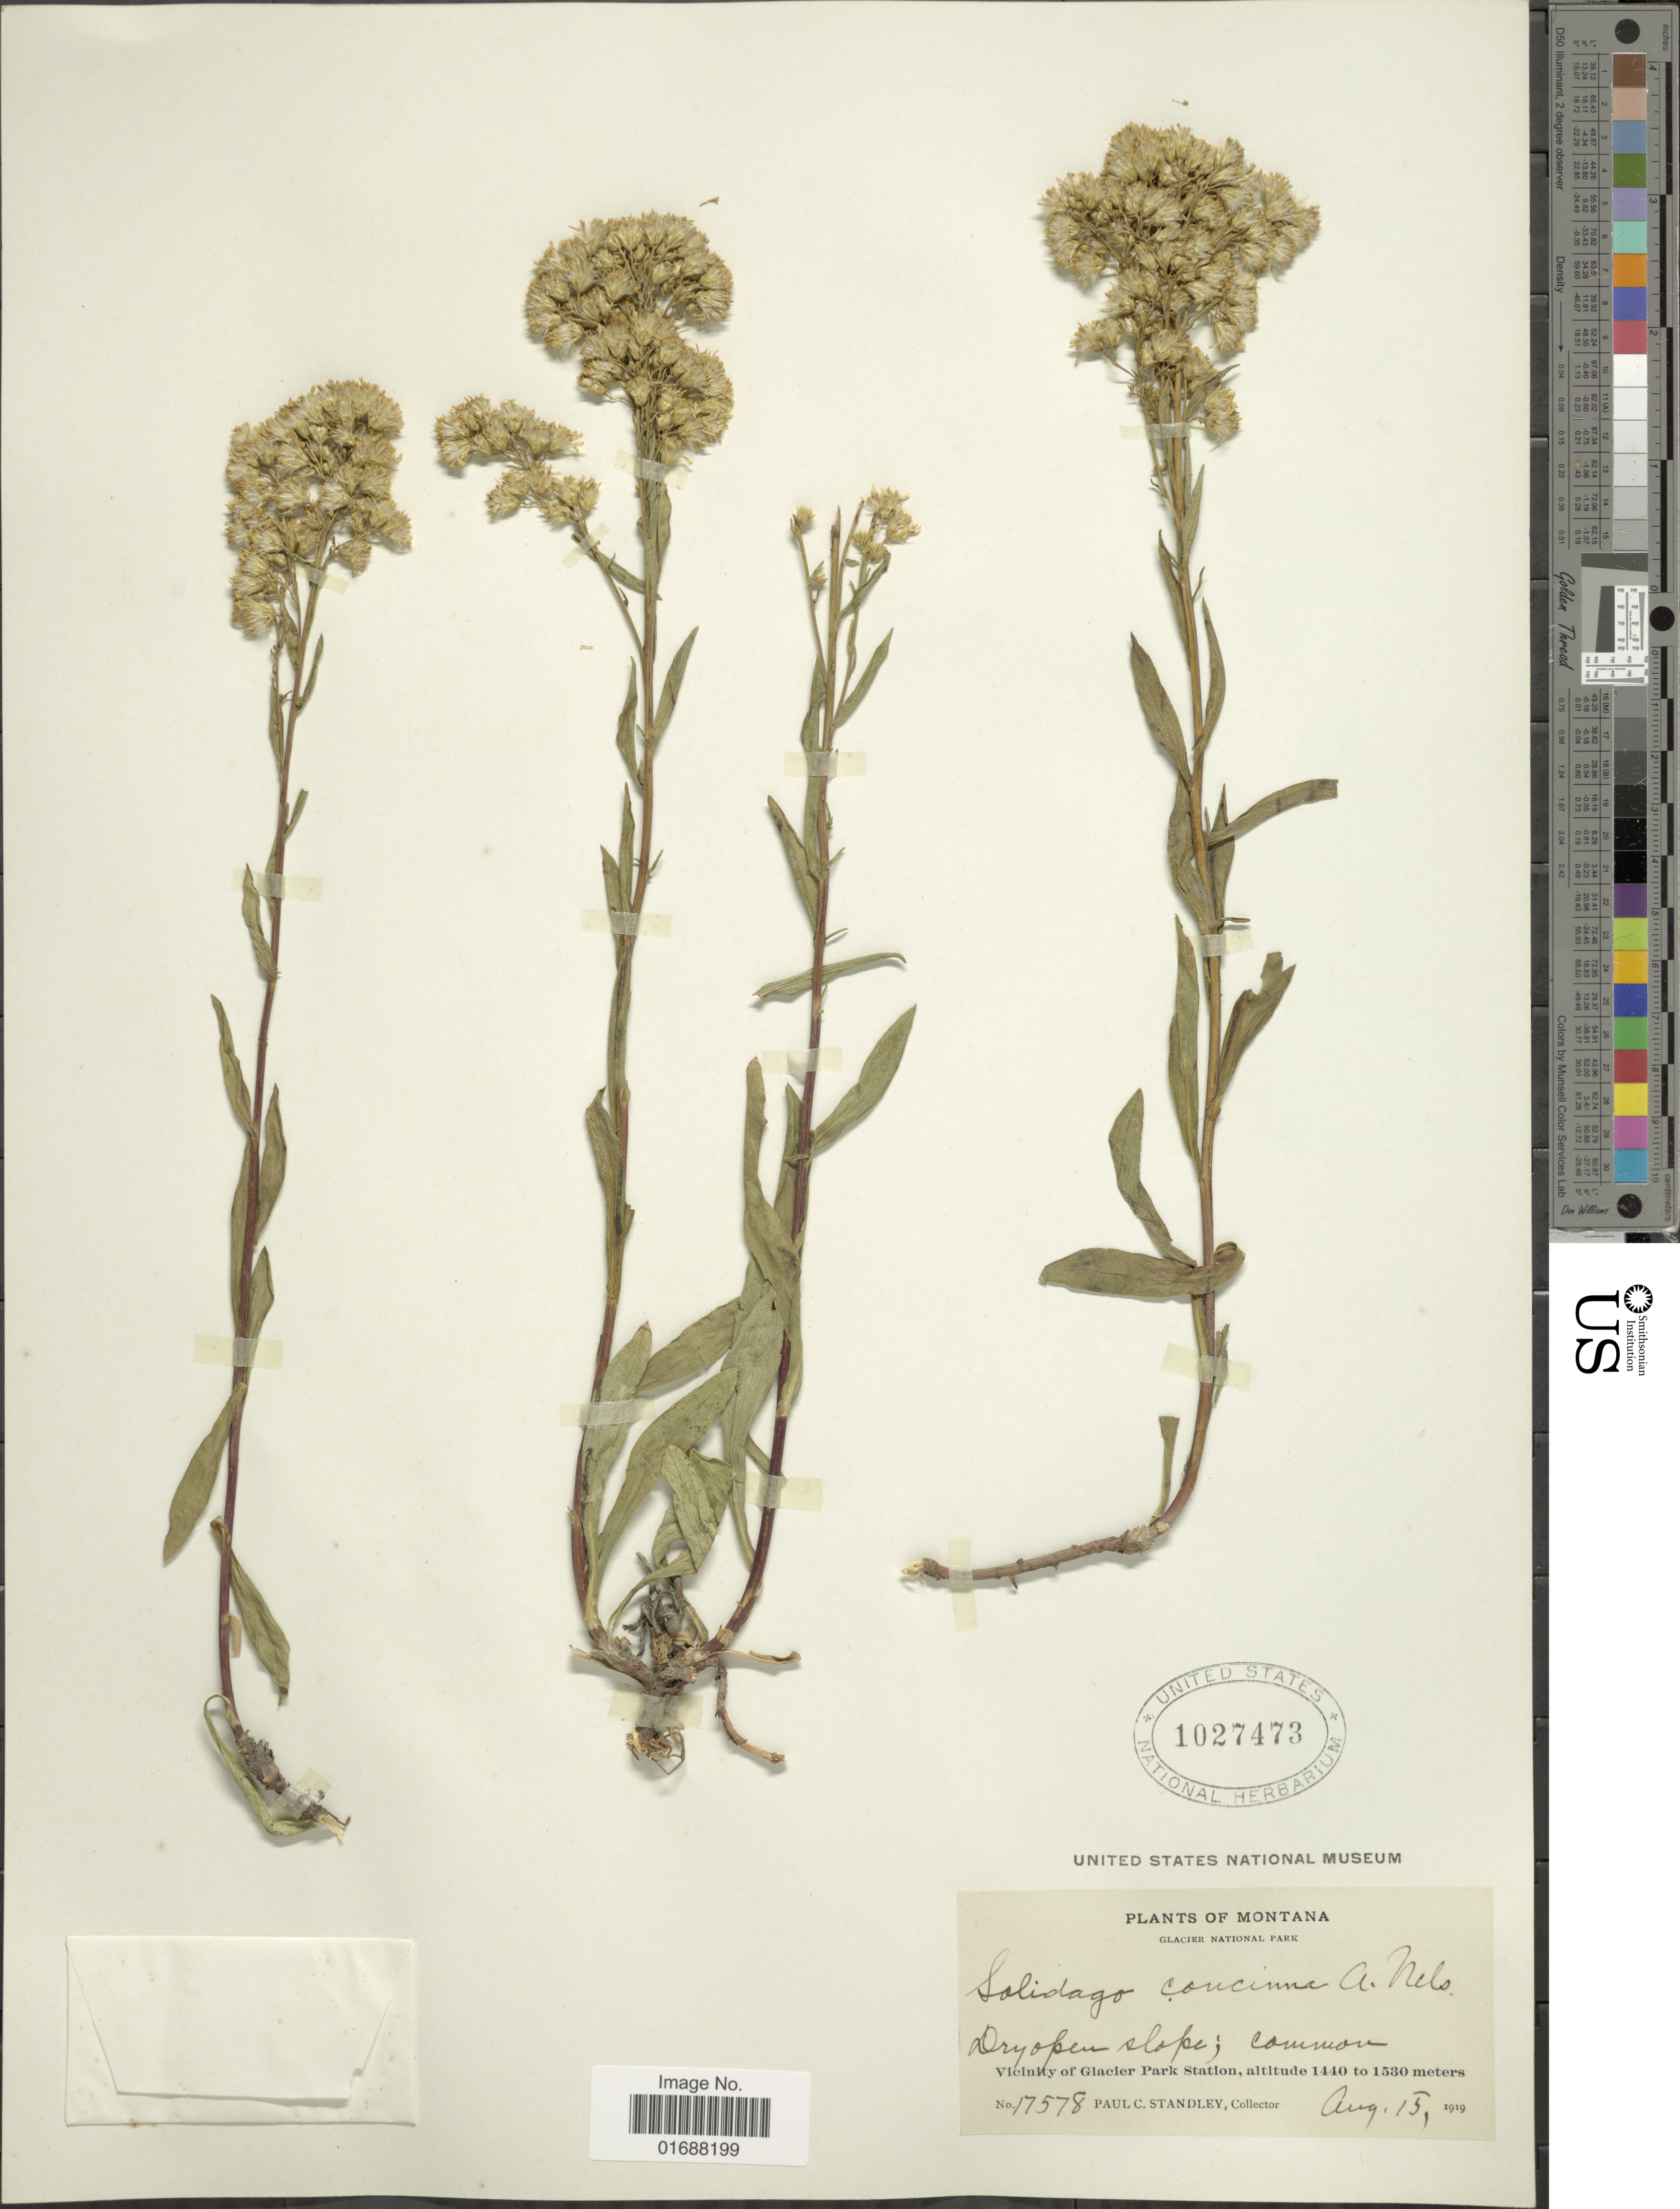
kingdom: Plantae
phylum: Tracheophyta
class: Magnoliopsida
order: Asterales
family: Asteraceae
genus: Solidago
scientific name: Solidago missouriensis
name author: Nutt.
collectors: P. C. Standley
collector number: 17578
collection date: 1919-08-15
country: United States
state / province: Montana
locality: Montana, Vicinity of Glacier National Park Station.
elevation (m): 1440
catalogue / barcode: US 1027473